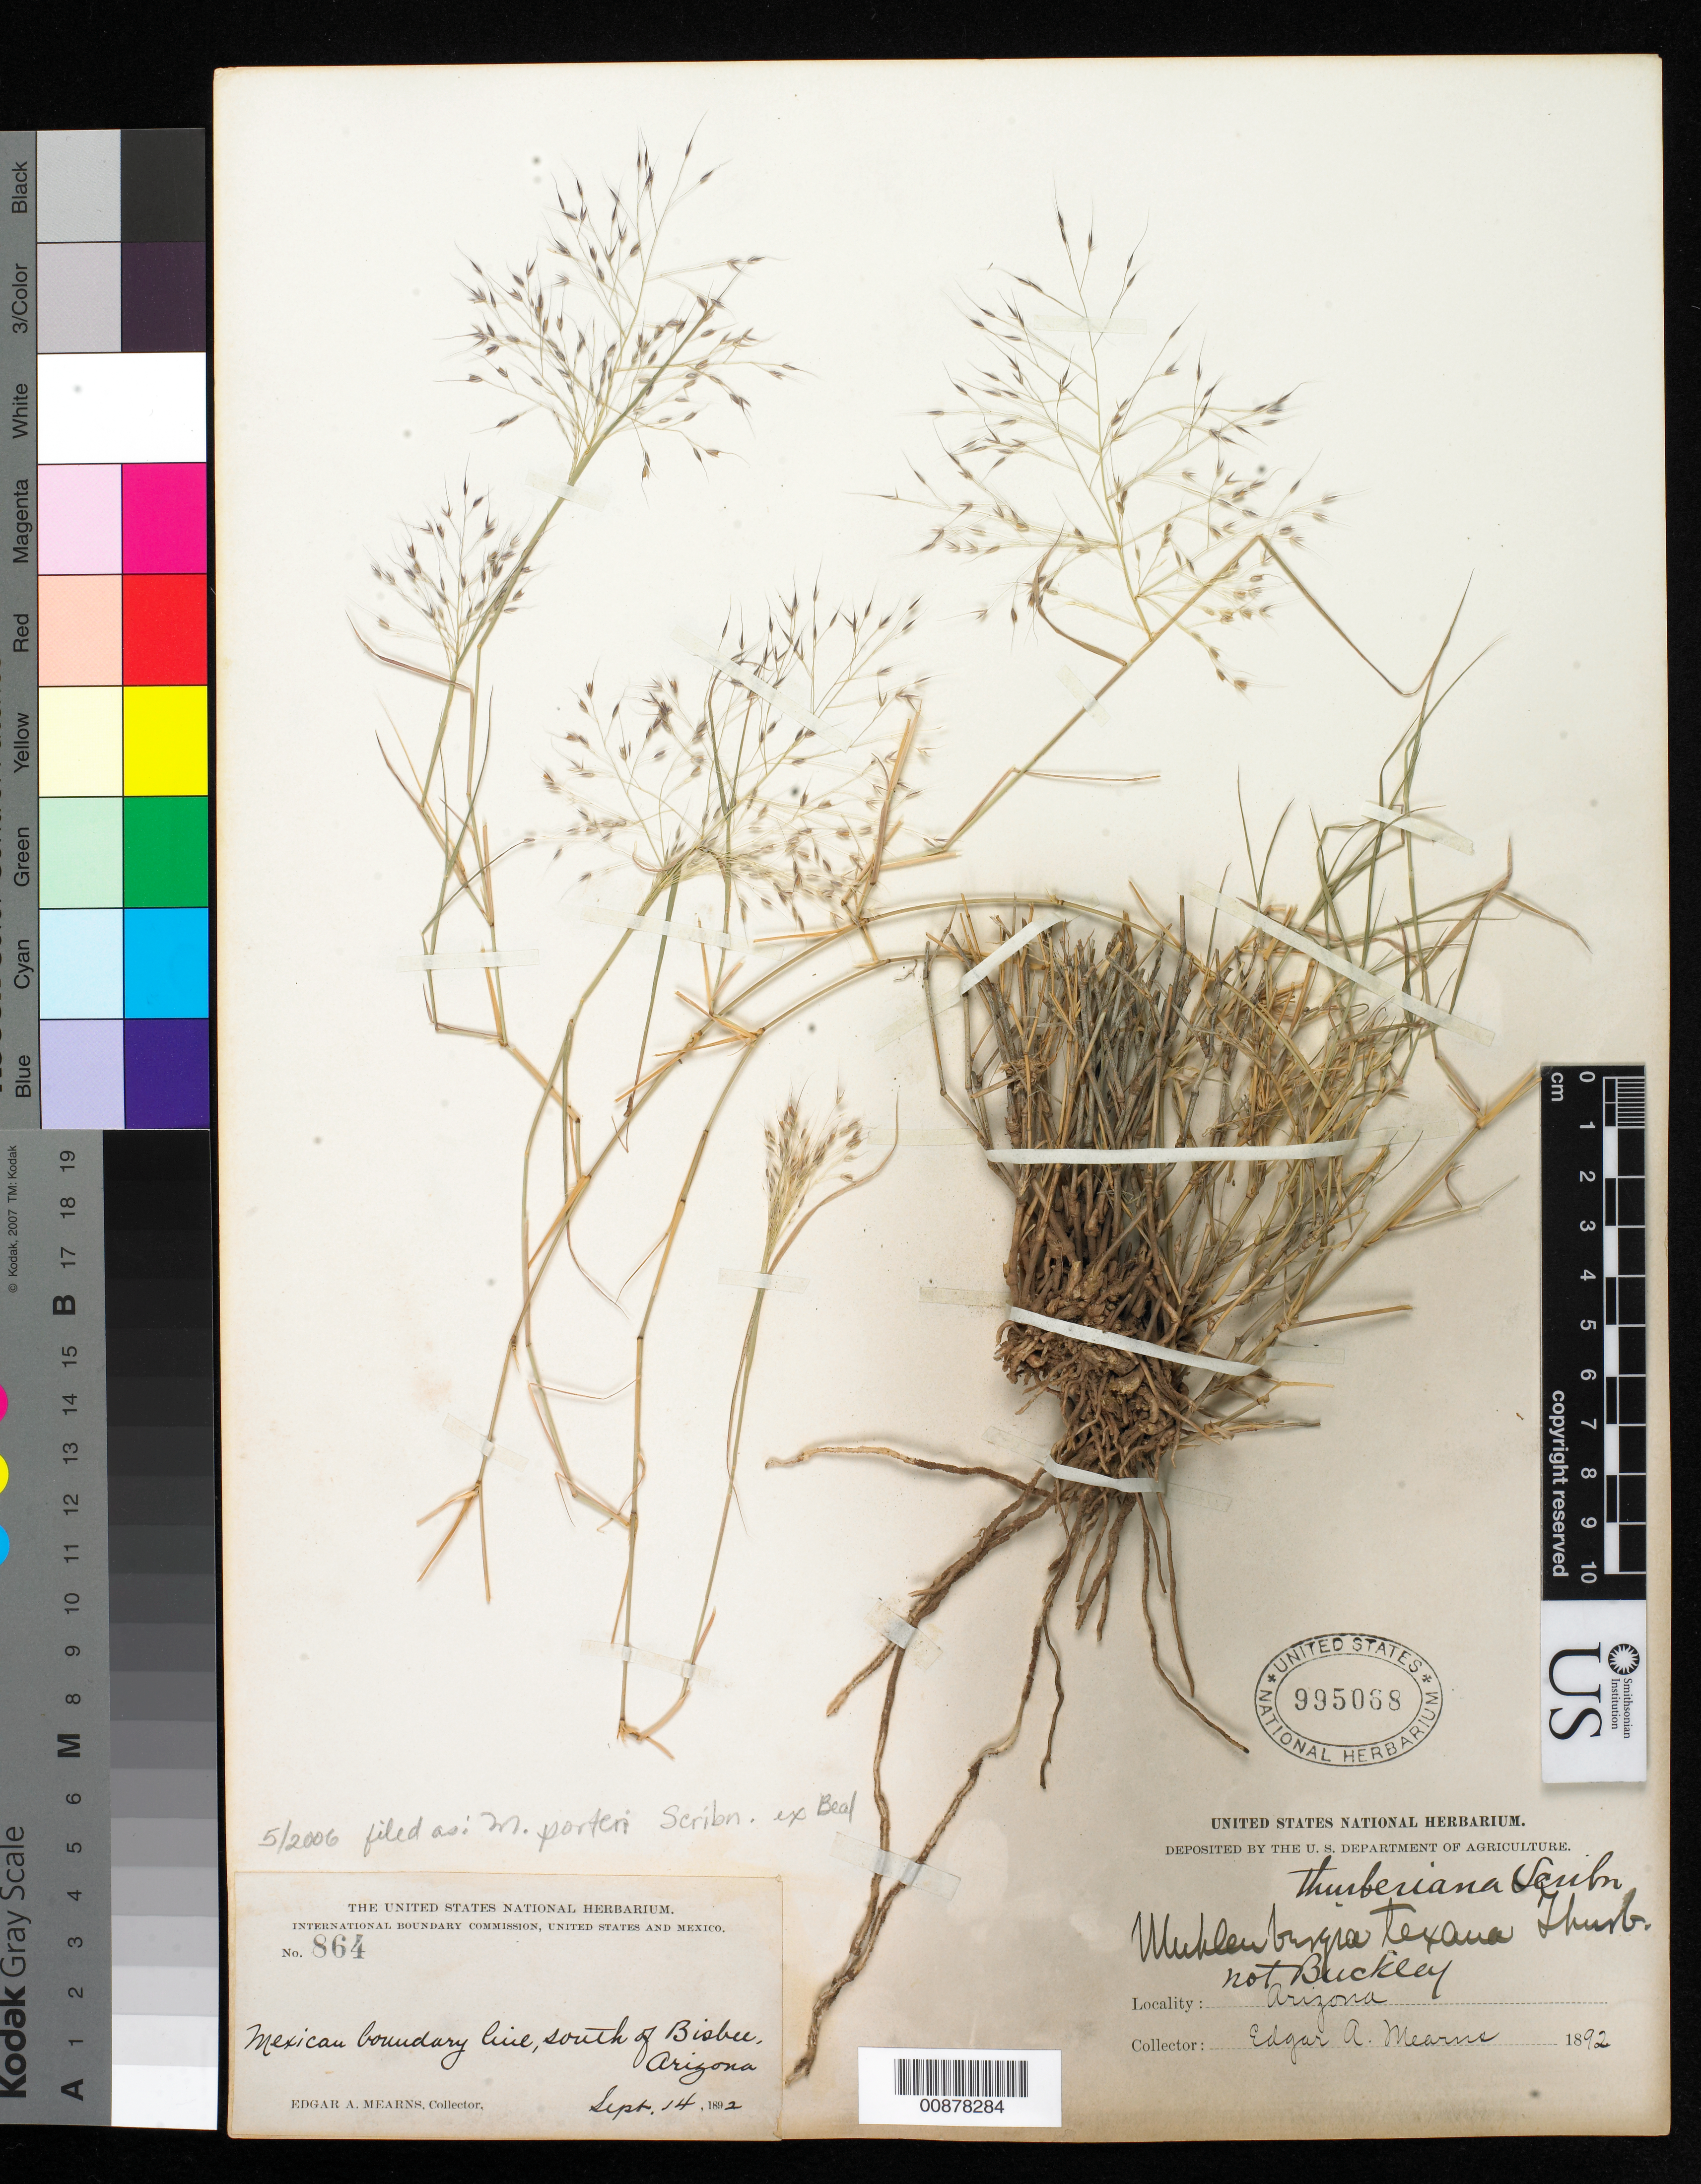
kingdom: Plantae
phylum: Tracheophyta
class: Liliopsida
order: Poales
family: Poaceae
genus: Muhlenbergia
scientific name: Muhlenbergia porteri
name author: Scribn. in W.J. Beal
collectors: E. A. Mearns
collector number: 864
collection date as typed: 14 Sep 1892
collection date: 1892-09-14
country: United States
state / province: Arizona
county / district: Cochise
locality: Mexican Boundary Line, S of Bisbee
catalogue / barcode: US 995068